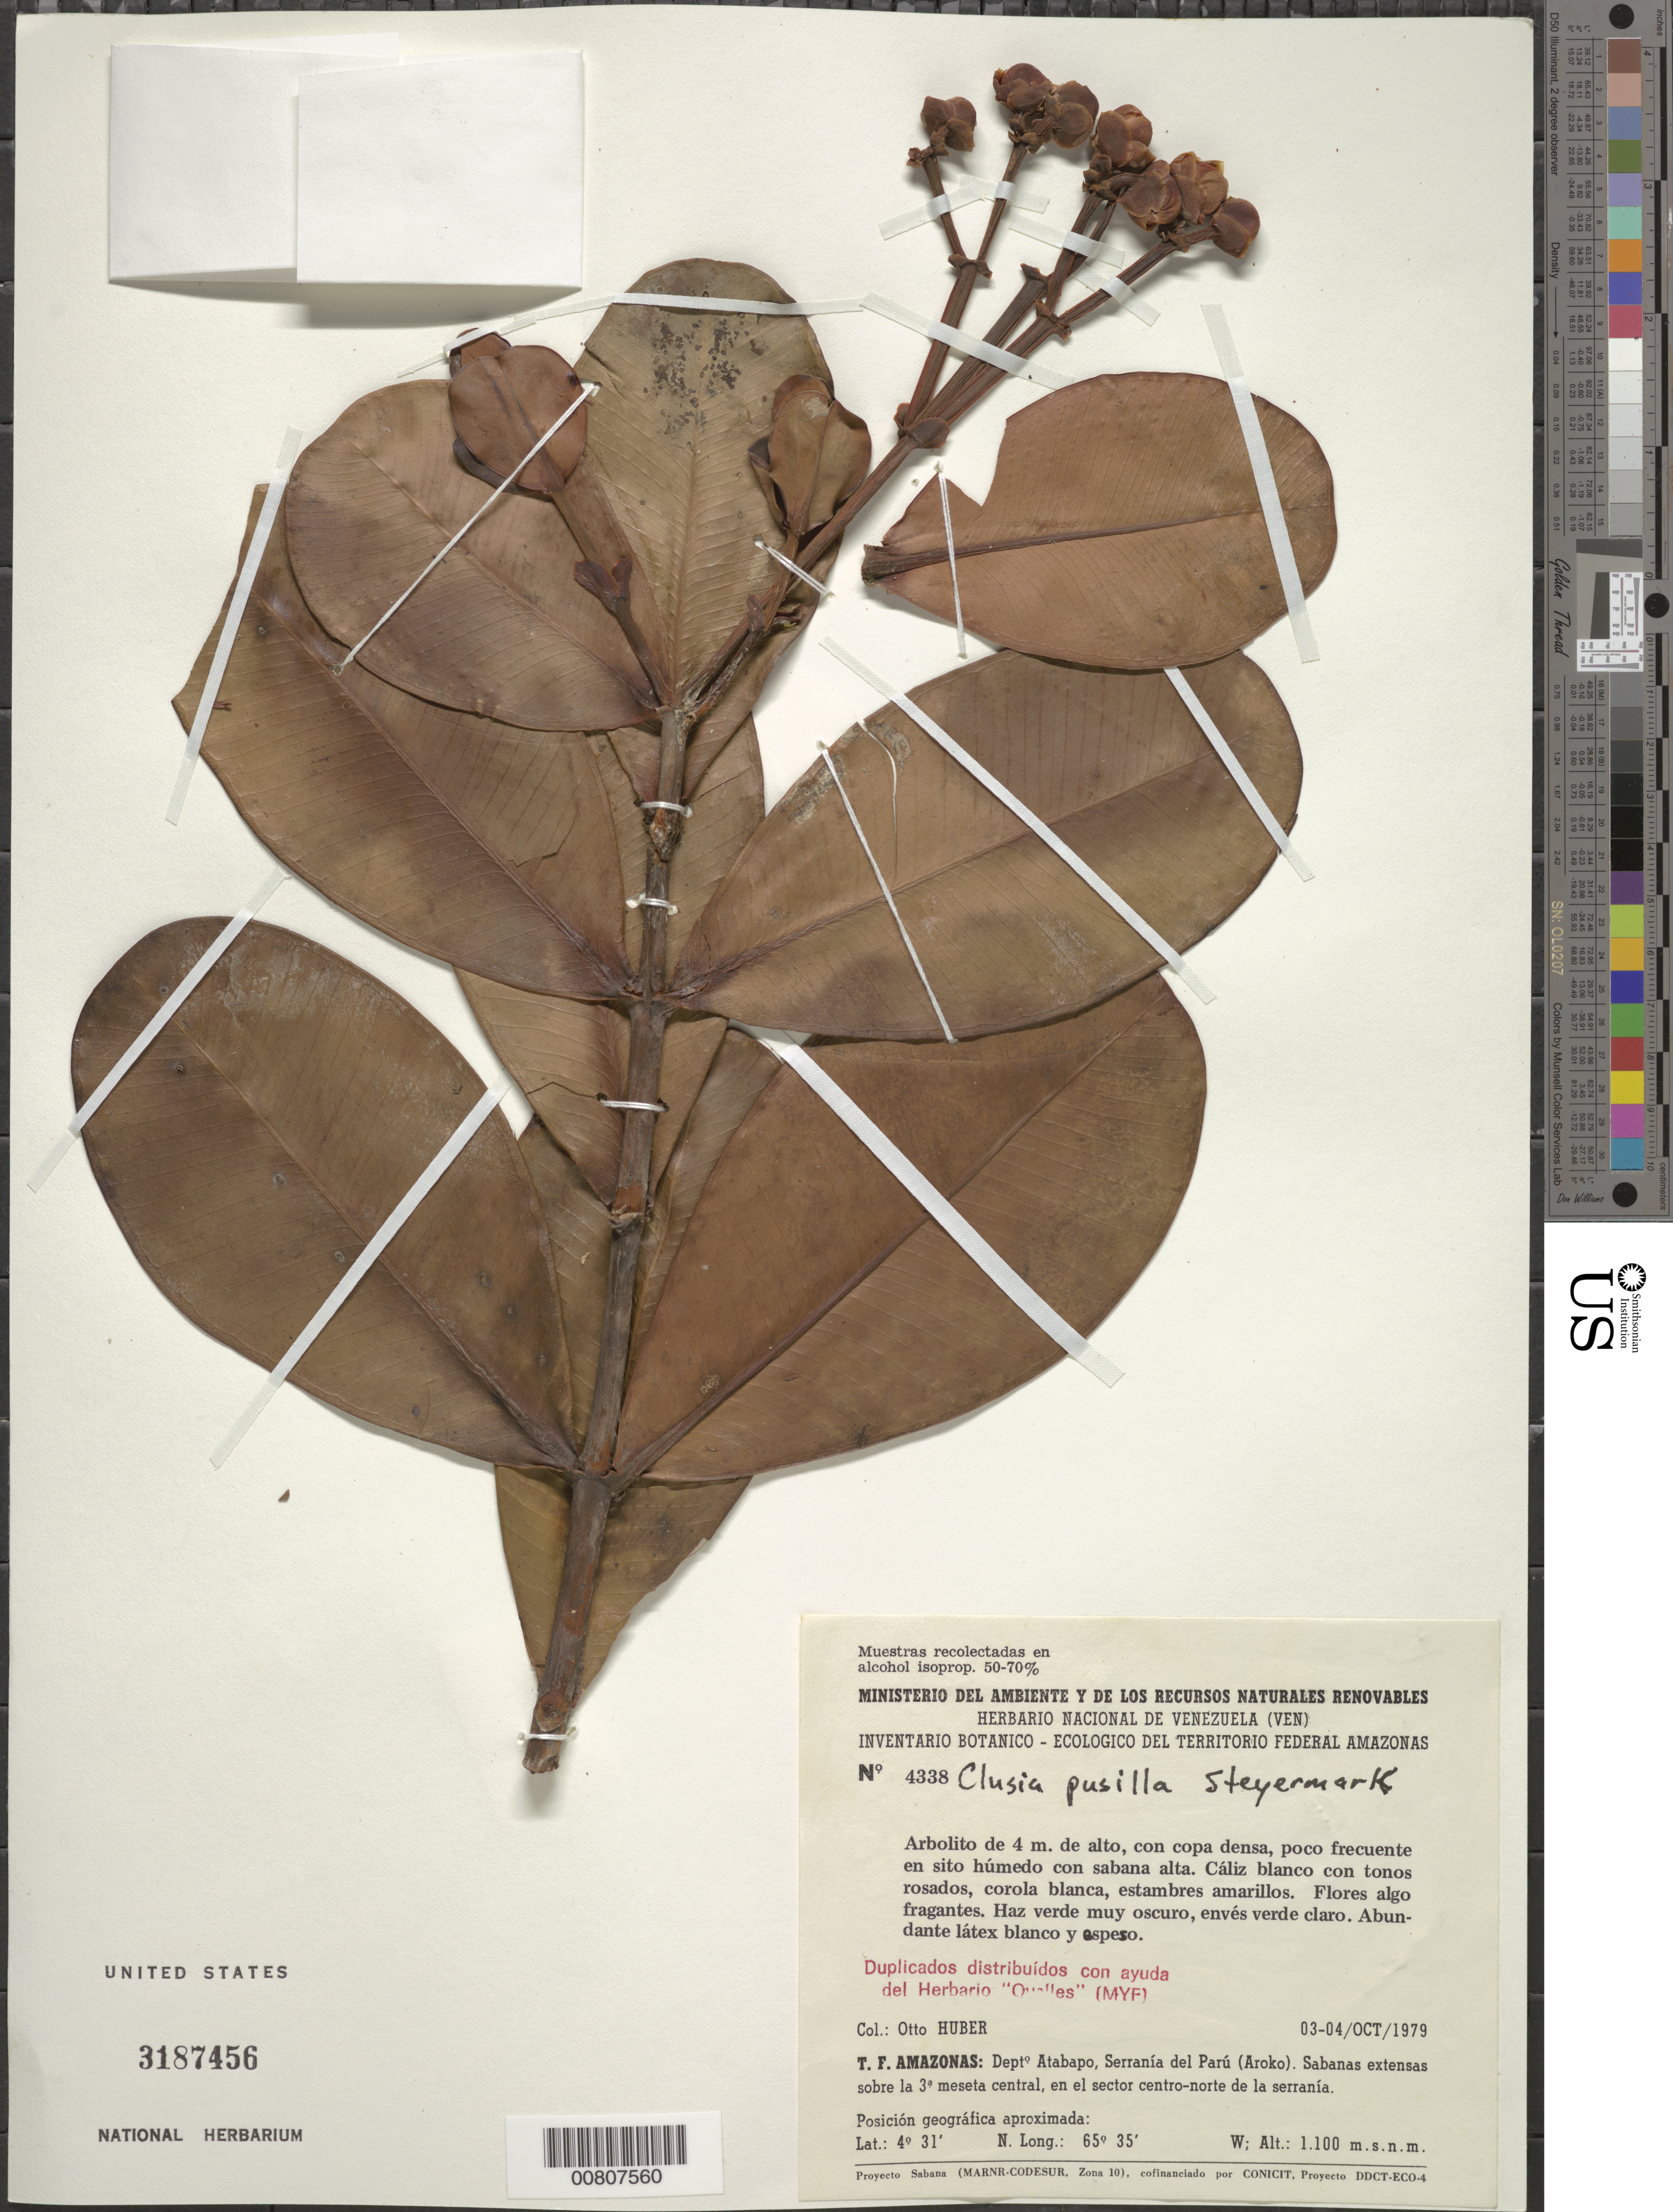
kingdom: Plantae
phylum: Tracheophyta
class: Magnoliopsida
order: Malpighiales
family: Clusiaceae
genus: Clusia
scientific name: Clusia pusilla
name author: Steyerm.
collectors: O. Huber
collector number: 4338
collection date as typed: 3-Oct-79 to 4-Oct-79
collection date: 1979-10-03/1979-10-04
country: Venezuela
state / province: Amazonas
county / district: Atabapo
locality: Serranía del Parú (Aroko)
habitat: Sitio humedo con sabana alta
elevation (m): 1100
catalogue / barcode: US 3187456